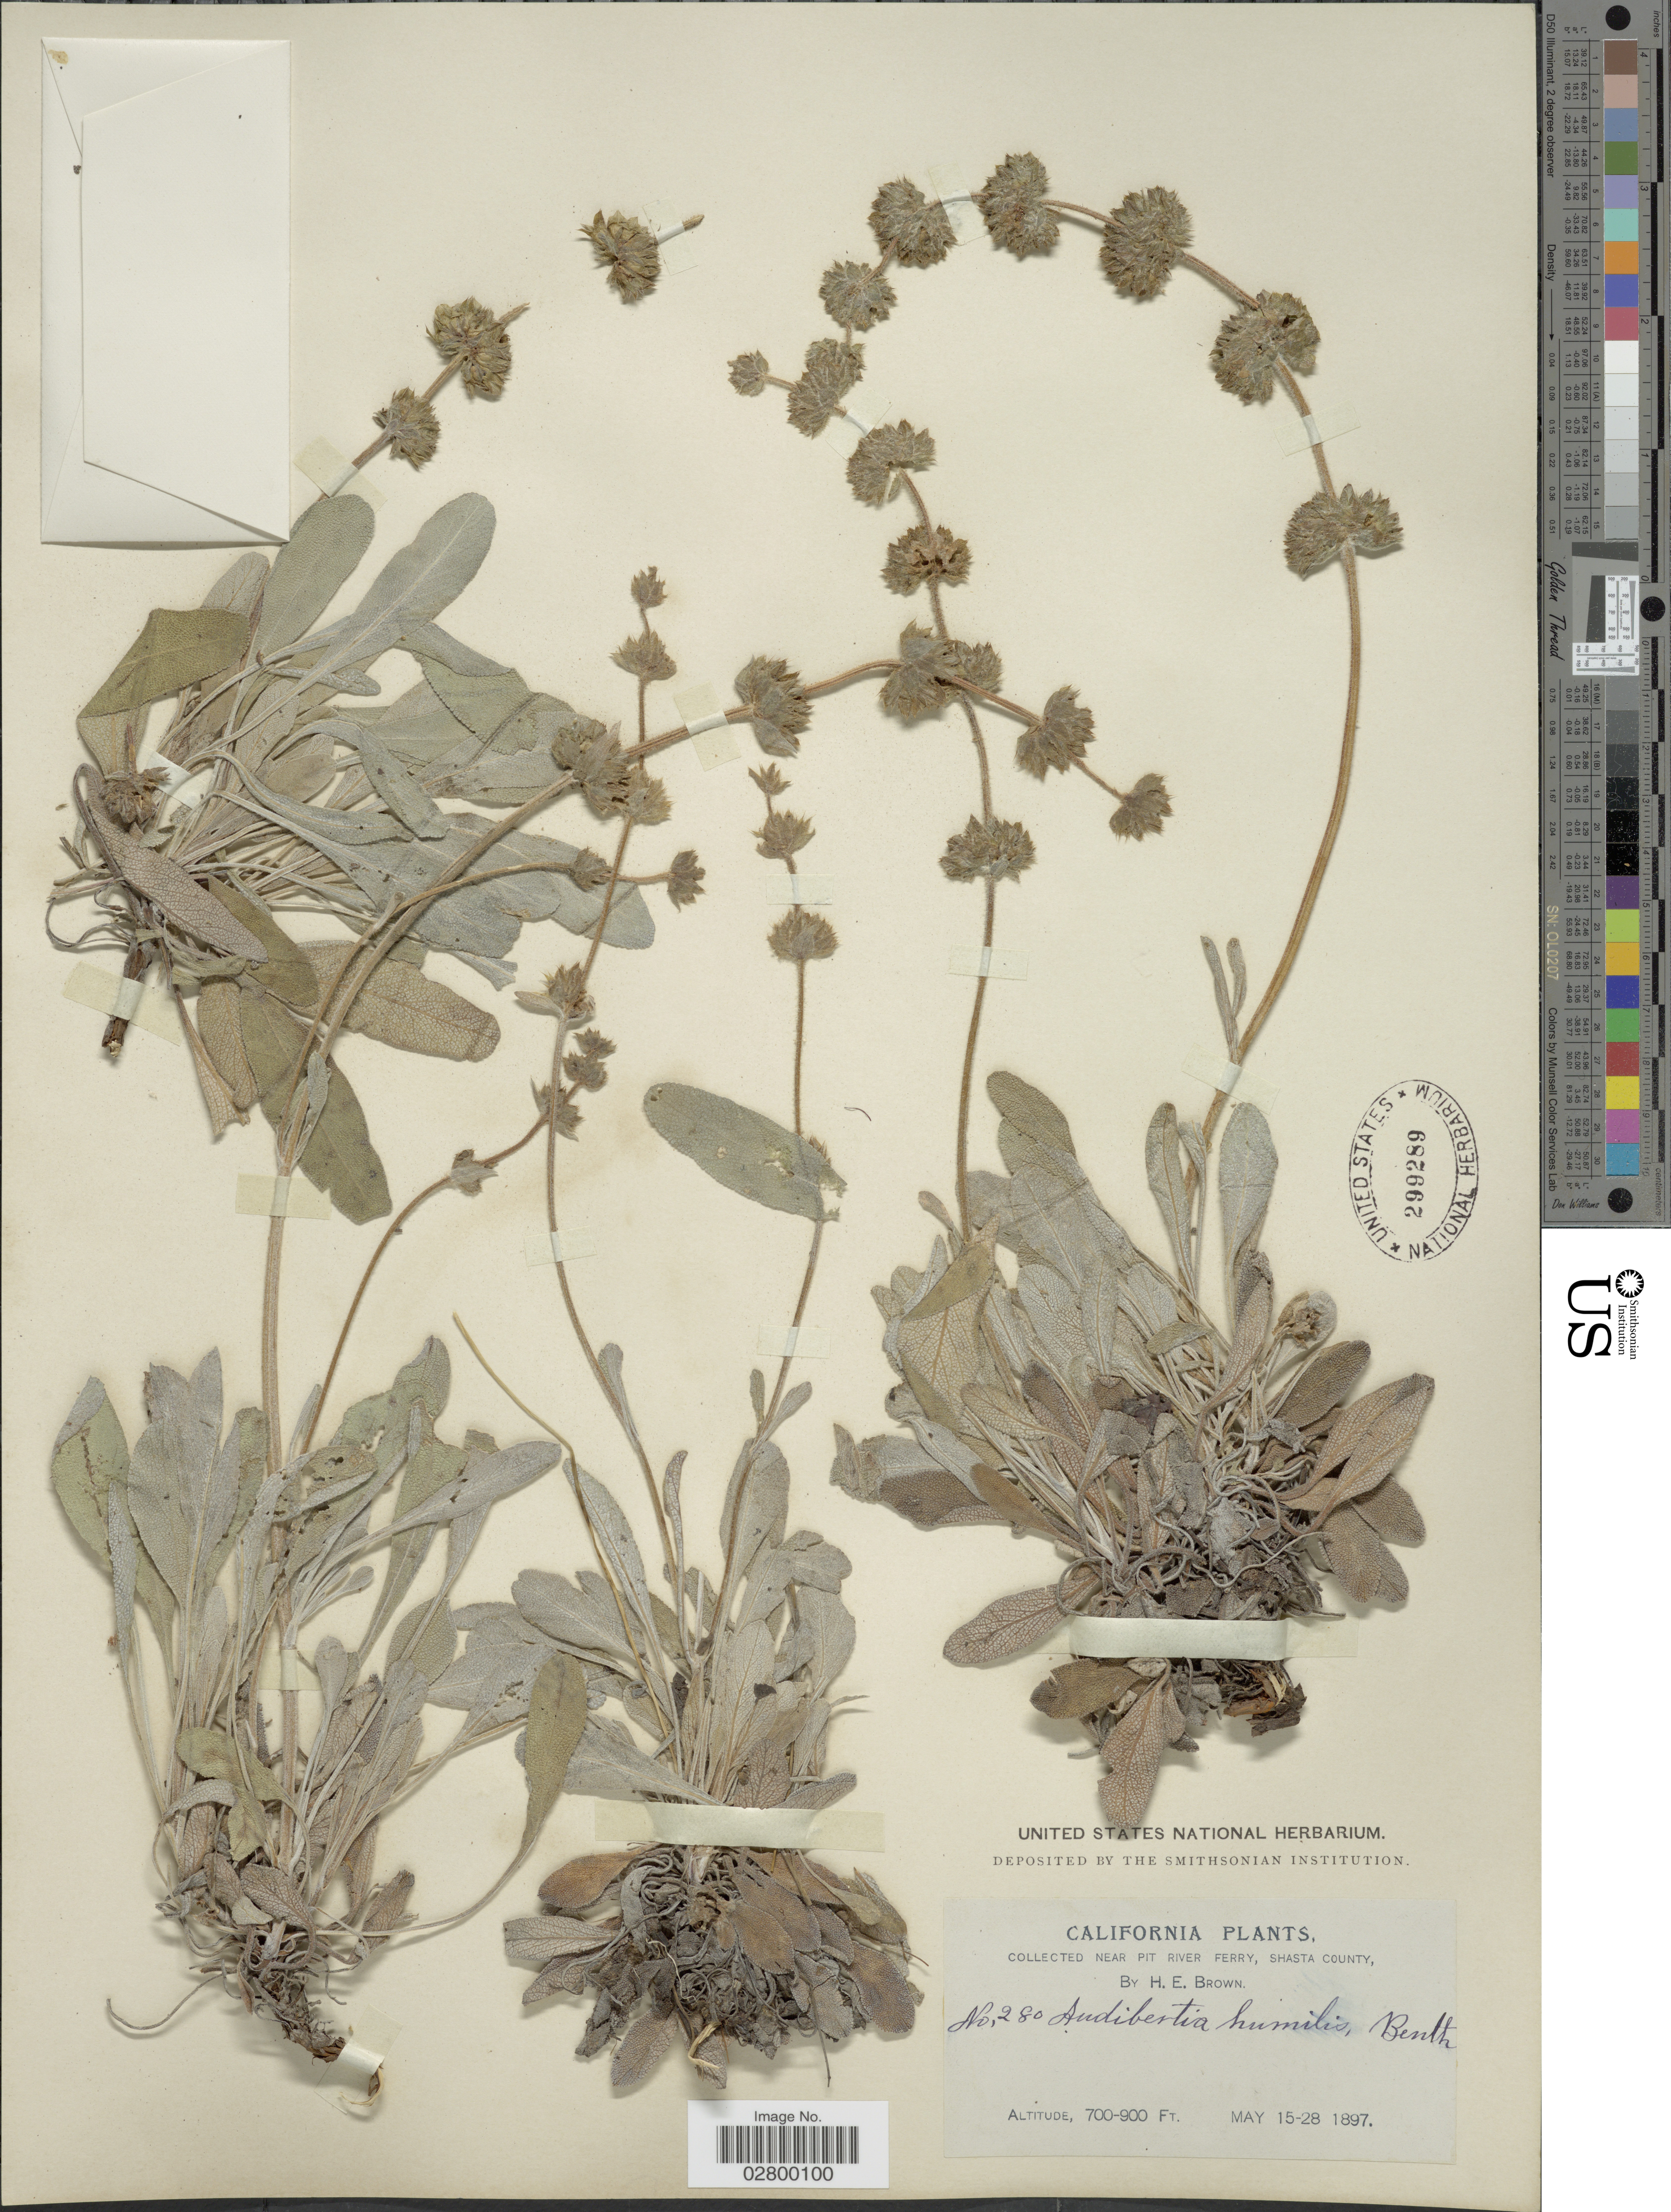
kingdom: Plantae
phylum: Tracheophyta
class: Magnoliopsida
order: Lamiales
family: Lamiaceae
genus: Salvia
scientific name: Salvia sonomensis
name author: Greene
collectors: H. E. Brown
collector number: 280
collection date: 1897-05-15/1897-05-28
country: United States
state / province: California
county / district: Shasta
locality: Near Pit River Ferry, Shasta County.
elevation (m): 213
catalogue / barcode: US 299289